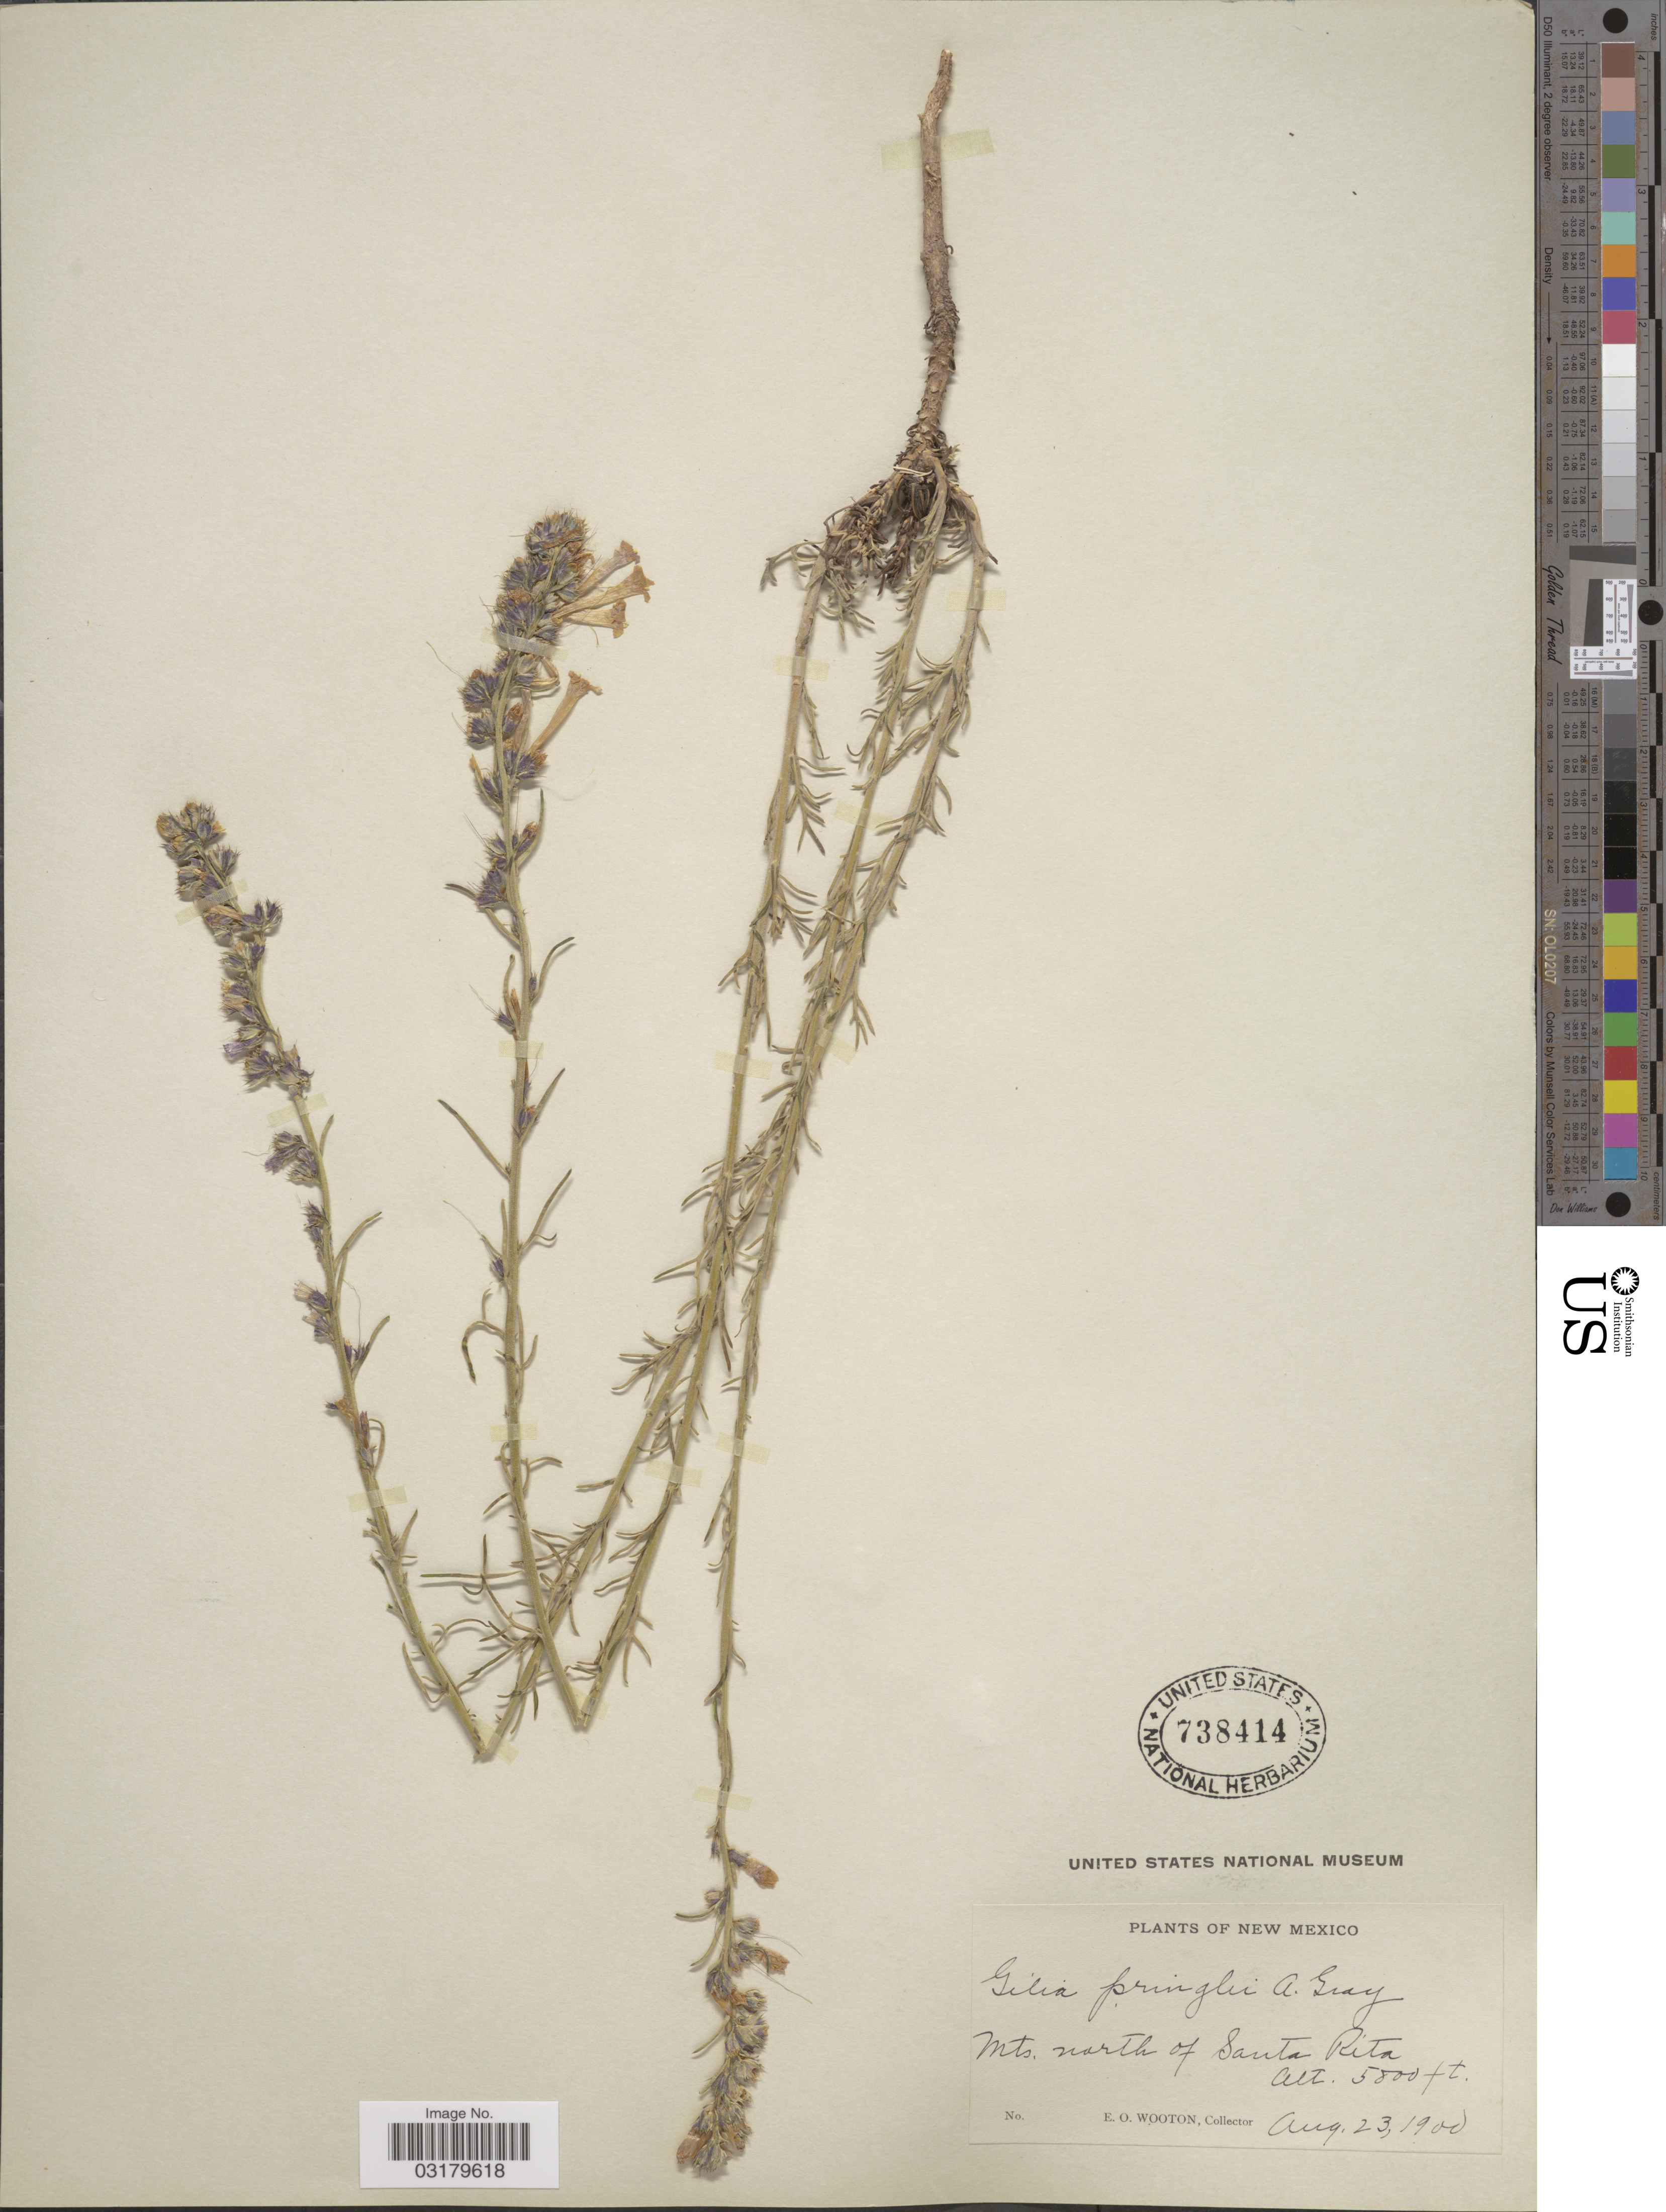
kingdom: Plantae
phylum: Tracheophyta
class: Magnoliopsida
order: Ericales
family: Polemoniaceae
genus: Ipomopsis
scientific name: Ipomopsis macombii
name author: (Torr. ex A. Gray) V.E. Grant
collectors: E. O. Wooton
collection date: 1900-08-23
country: United States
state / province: New Mexico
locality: Mts. north of Santa Rita.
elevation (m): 1768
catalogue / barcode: US 738414